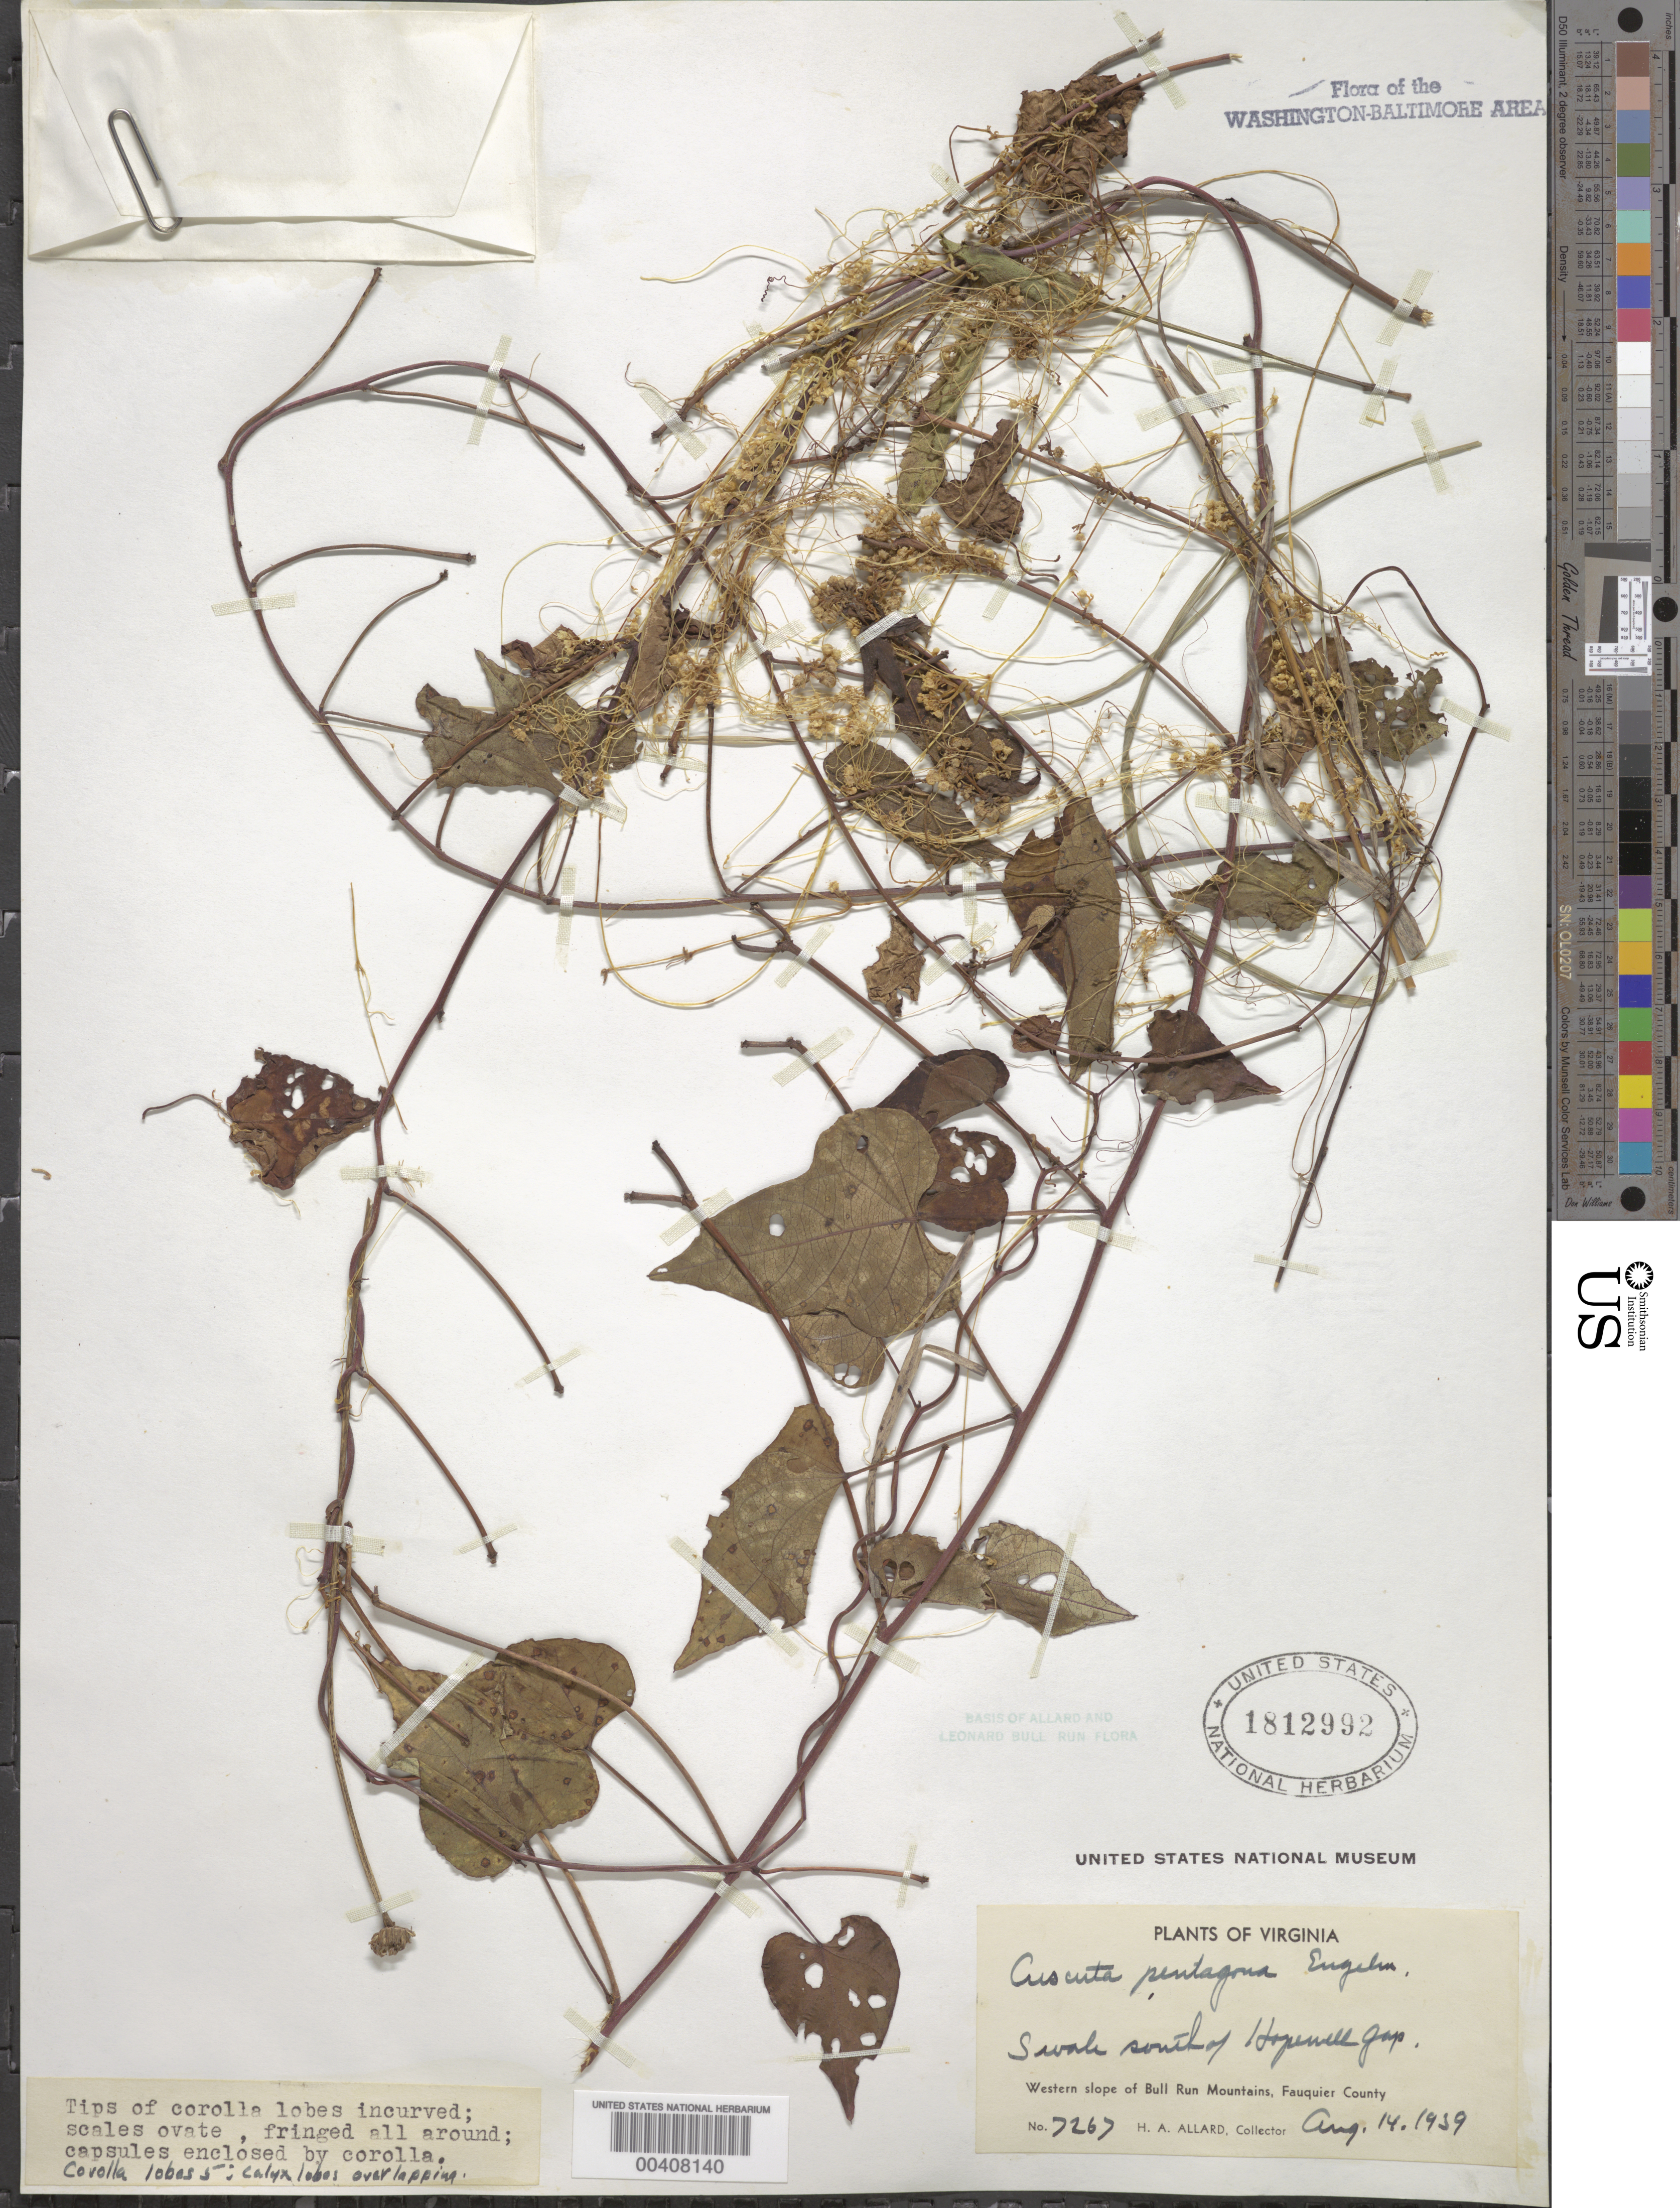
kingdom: Plantae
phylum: Tracheophyta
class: Magnoliopsida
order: Solanales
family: Convolvulaceae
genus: Cuscuta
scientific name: Cuscuta pentagona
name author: Engelm.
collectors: H. A. Allard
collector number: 7267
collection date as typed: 14 Aug 1939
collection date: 1939-08-14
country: United States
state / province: Virginia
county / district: Fauquier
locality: Western slope of Bull Run Mountains, S of Hopewell Gap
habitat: Swale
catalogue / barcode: US 1812992